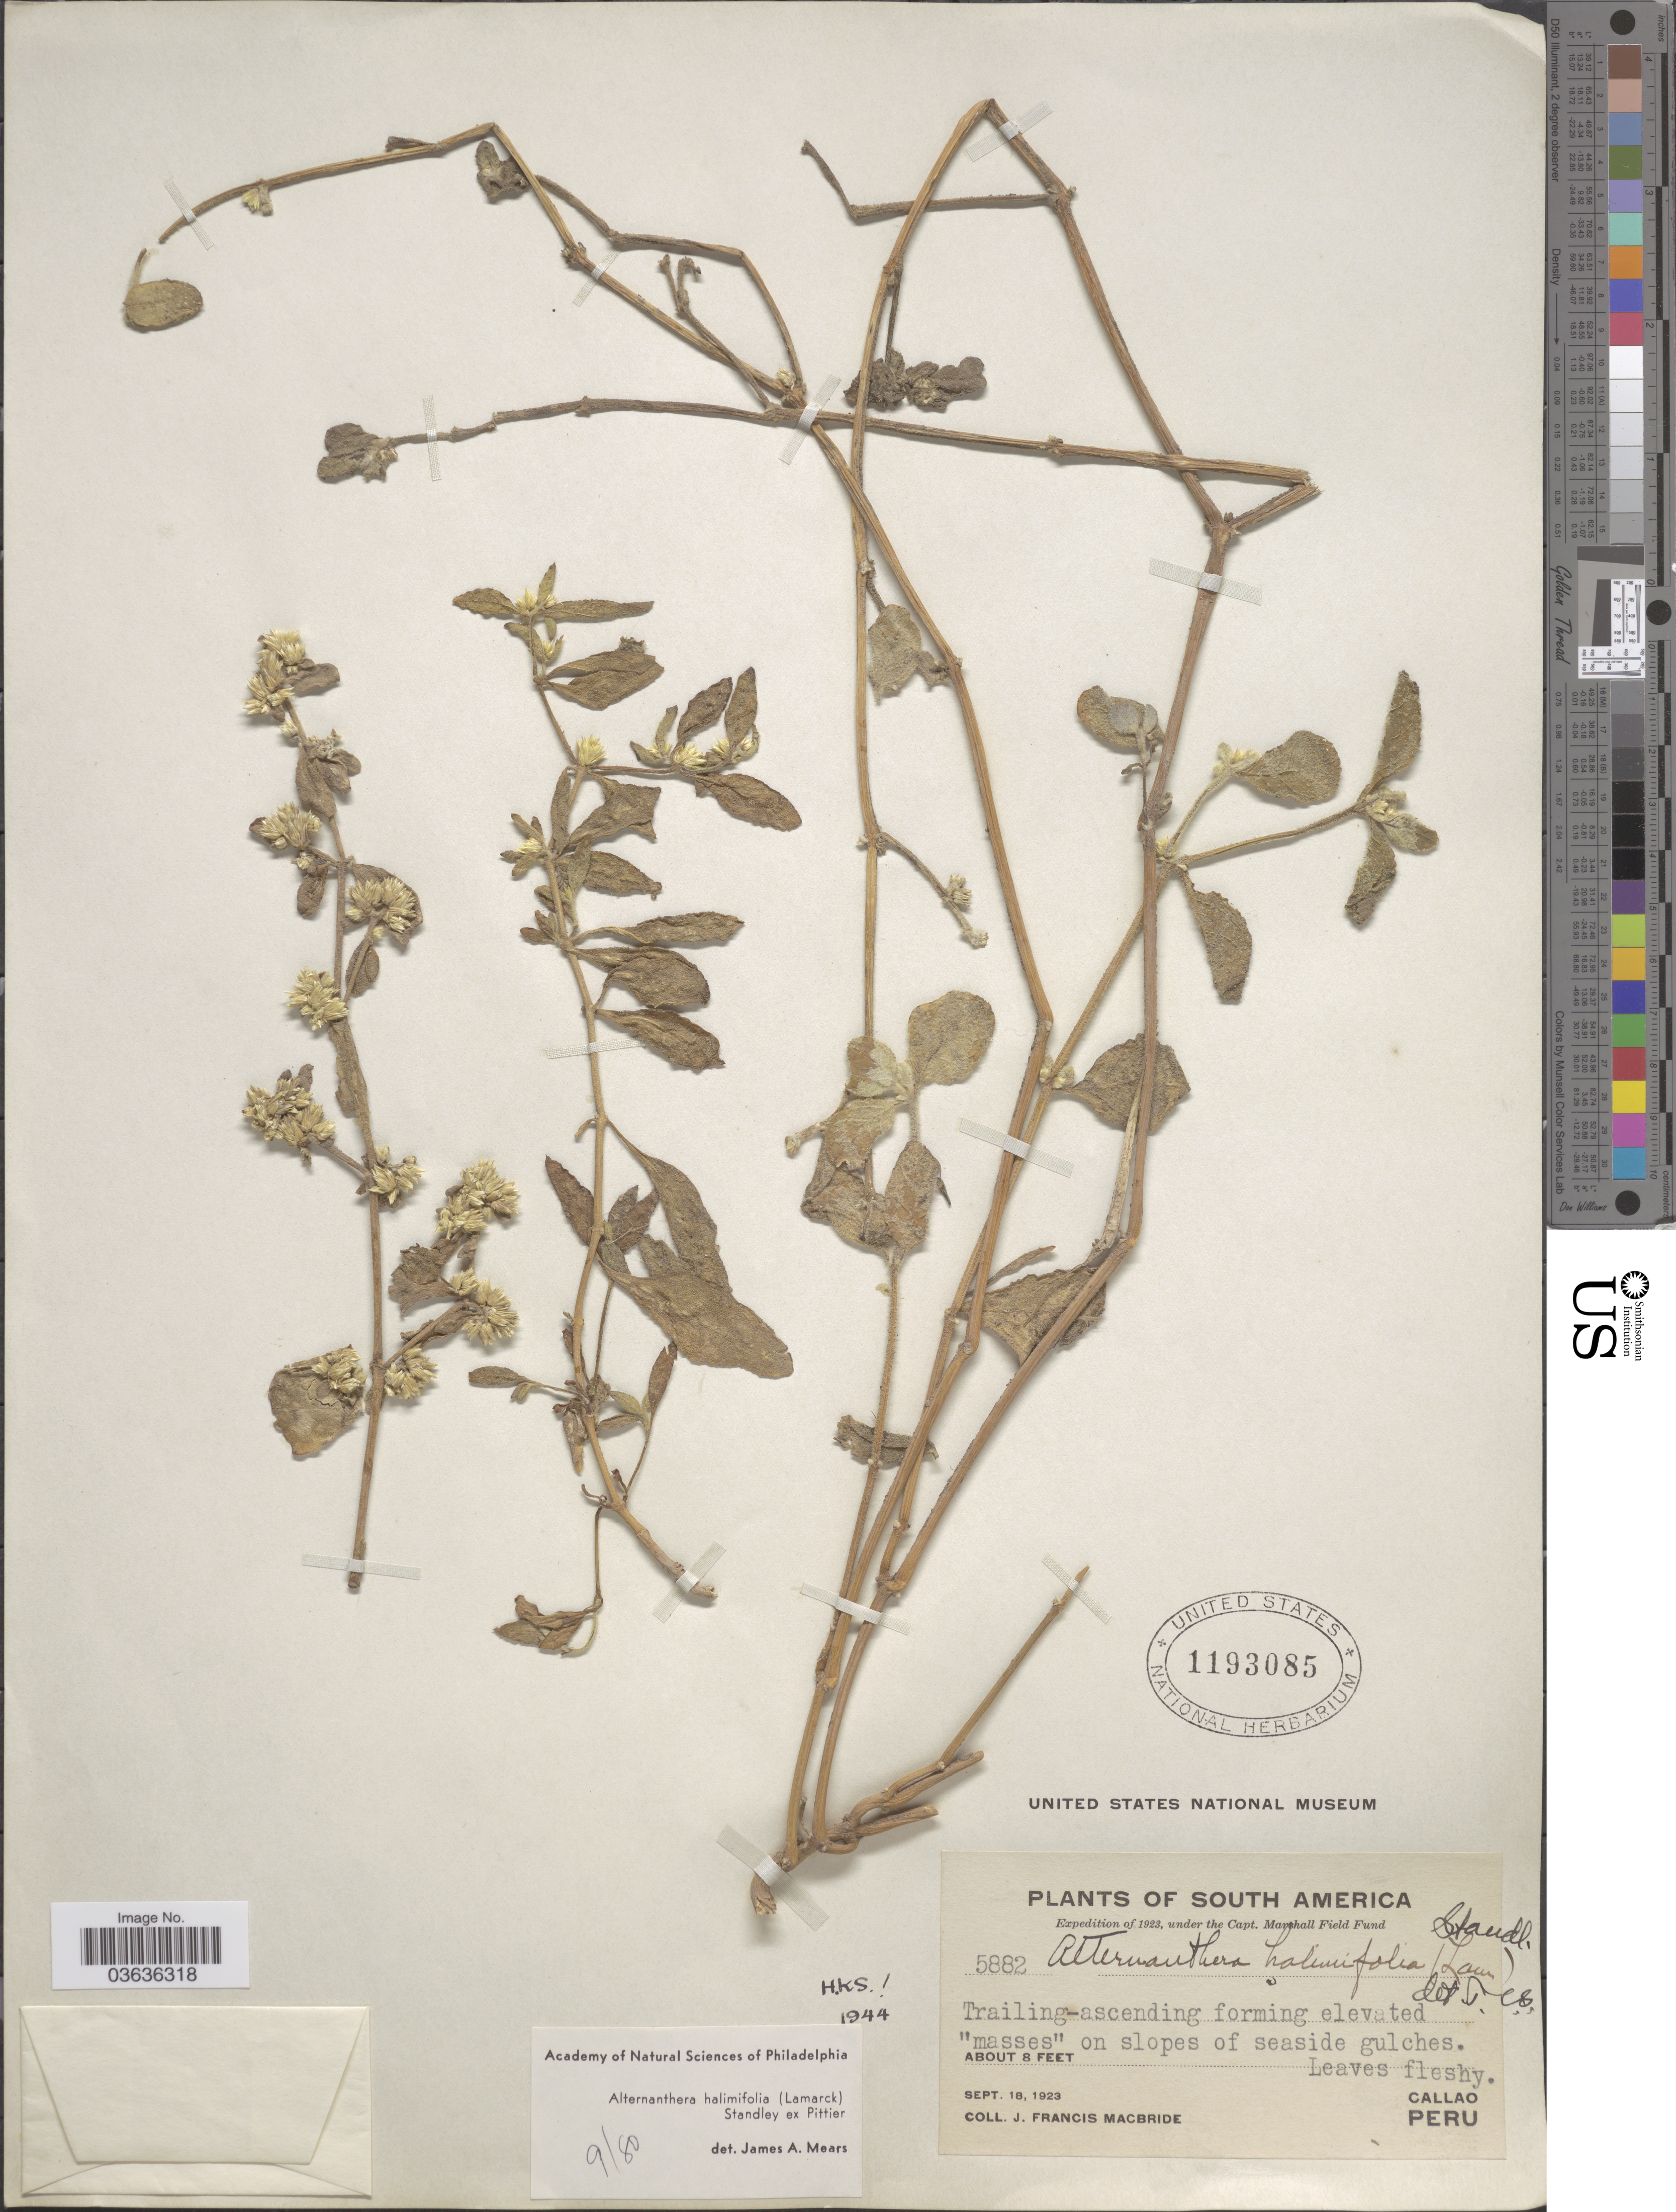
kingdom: Plantae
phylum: Tracheophyta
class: Magnoliopsida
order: Caryophyllales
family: Amaranthaceae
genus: Alternanthera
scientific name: Alternanthera halimifolia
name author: (Lam.) Standl. ex Pittier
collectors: J. F. Macbride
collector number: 5882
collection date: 1923-09-18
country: Peru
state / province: Callao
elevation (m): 2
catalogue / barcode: US 1193085